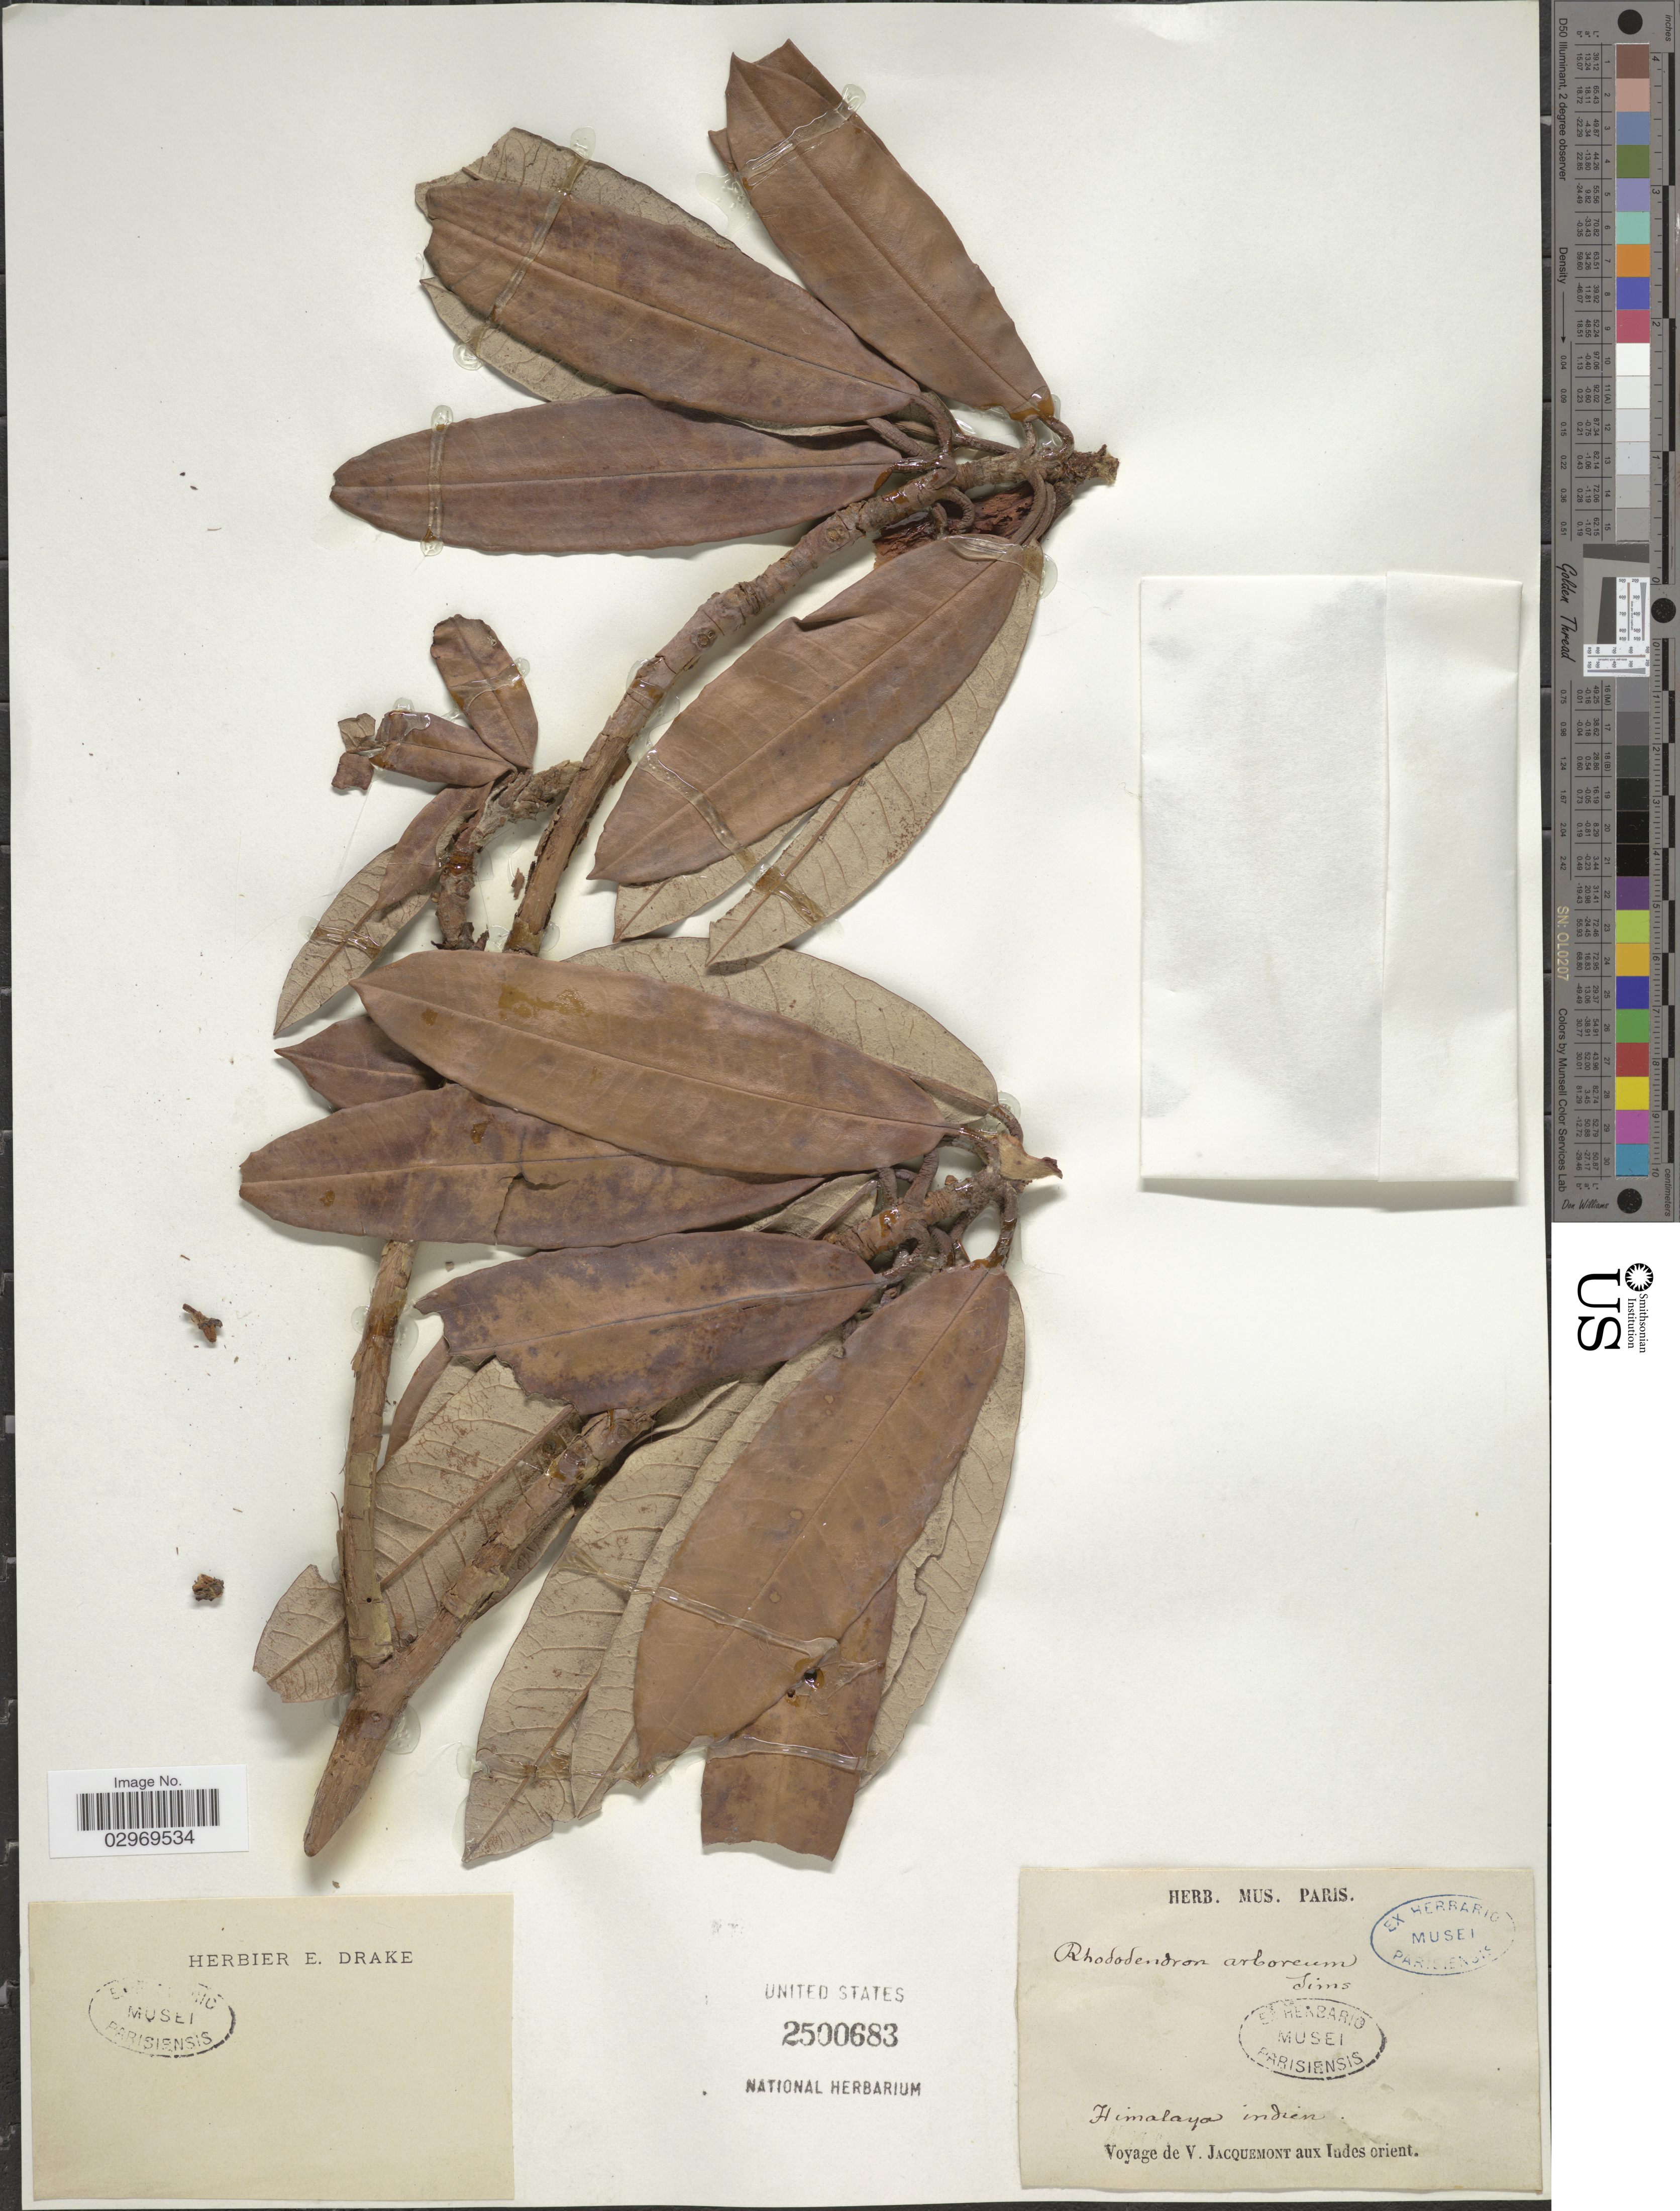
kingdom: Plantae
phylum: Tracheophyta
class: Magnoliopsida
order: Ericales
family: Ericaceae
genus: Rhododendron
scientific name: Rhododendron arboreum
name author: Sm.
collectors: V. Jacquemont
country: India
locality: Himalaya indien.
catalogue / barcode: US 2500683